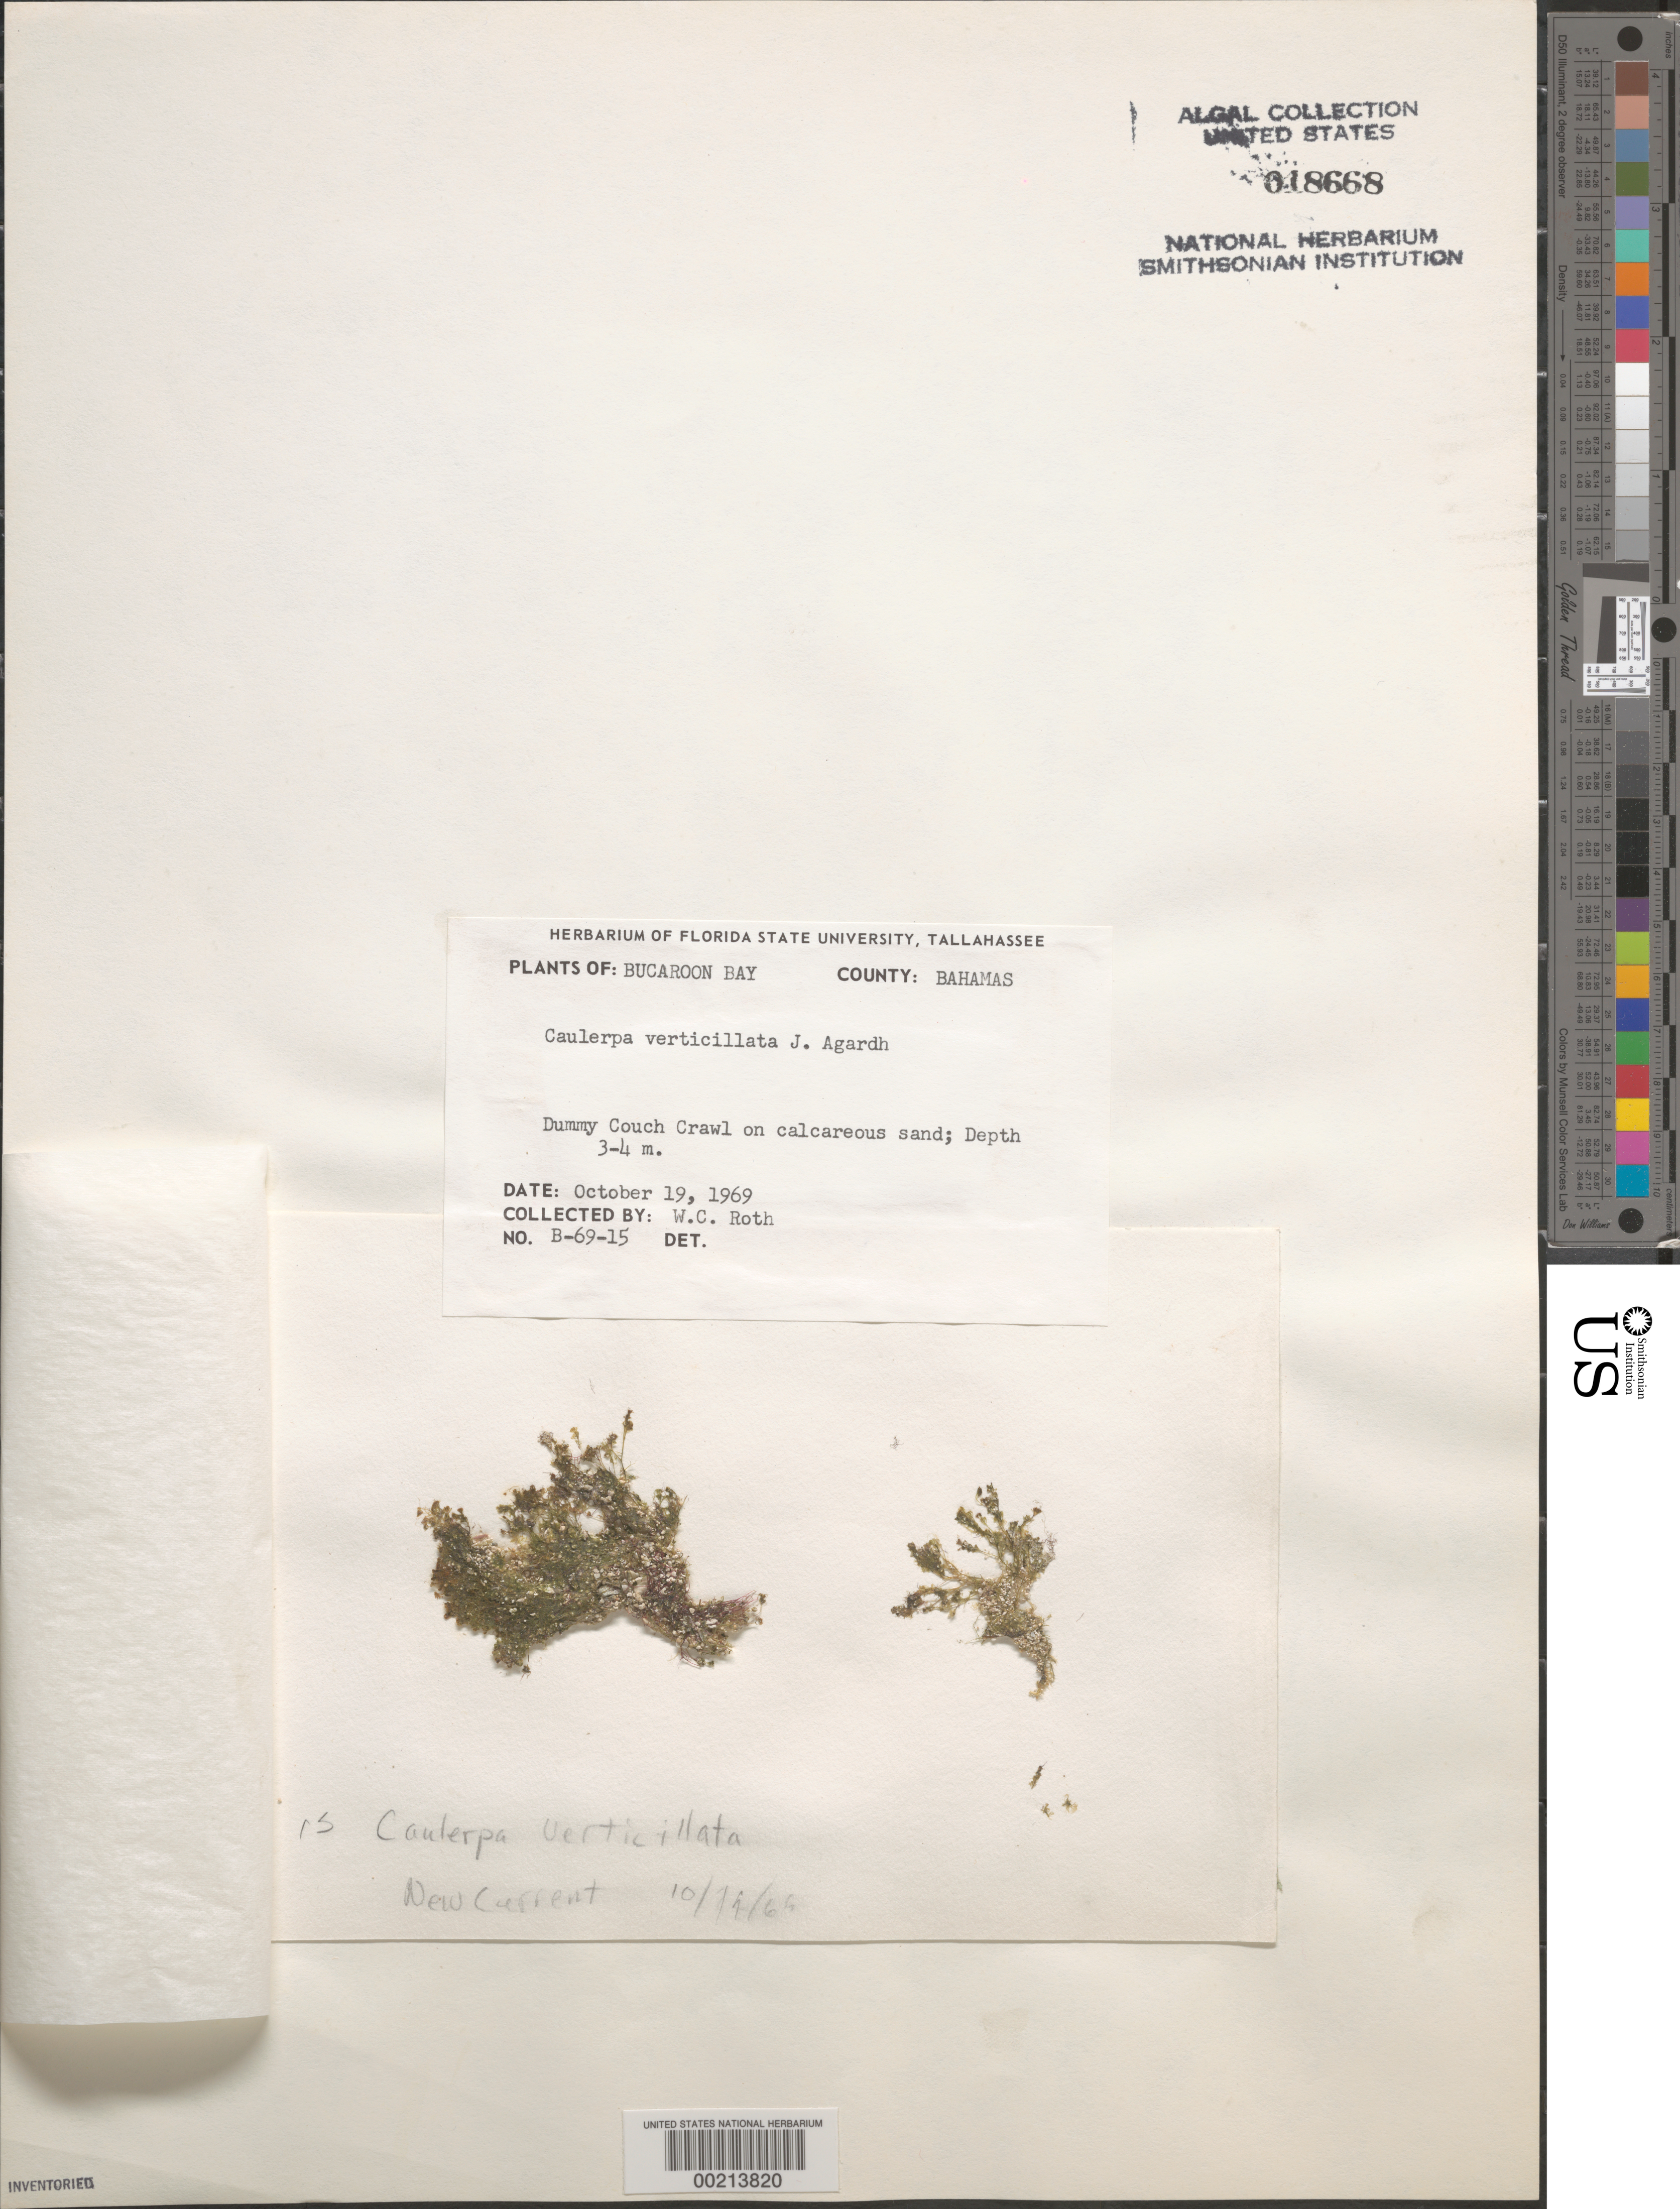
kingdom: Plantae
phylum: Chlorophyta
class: Ulvophyceae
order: Bryopsidales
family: Caulerpaceae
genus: Caulerpa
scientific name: Caulerpa verticillata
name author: J. Agardh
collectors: W. C. Roth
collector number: B-69-15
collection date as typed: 19 Oct 1969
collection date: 1969-10-19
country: Bahamas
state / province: Abaco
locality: Dummy Couch Crawl, Buckaroon Bay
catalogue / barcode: US 18668